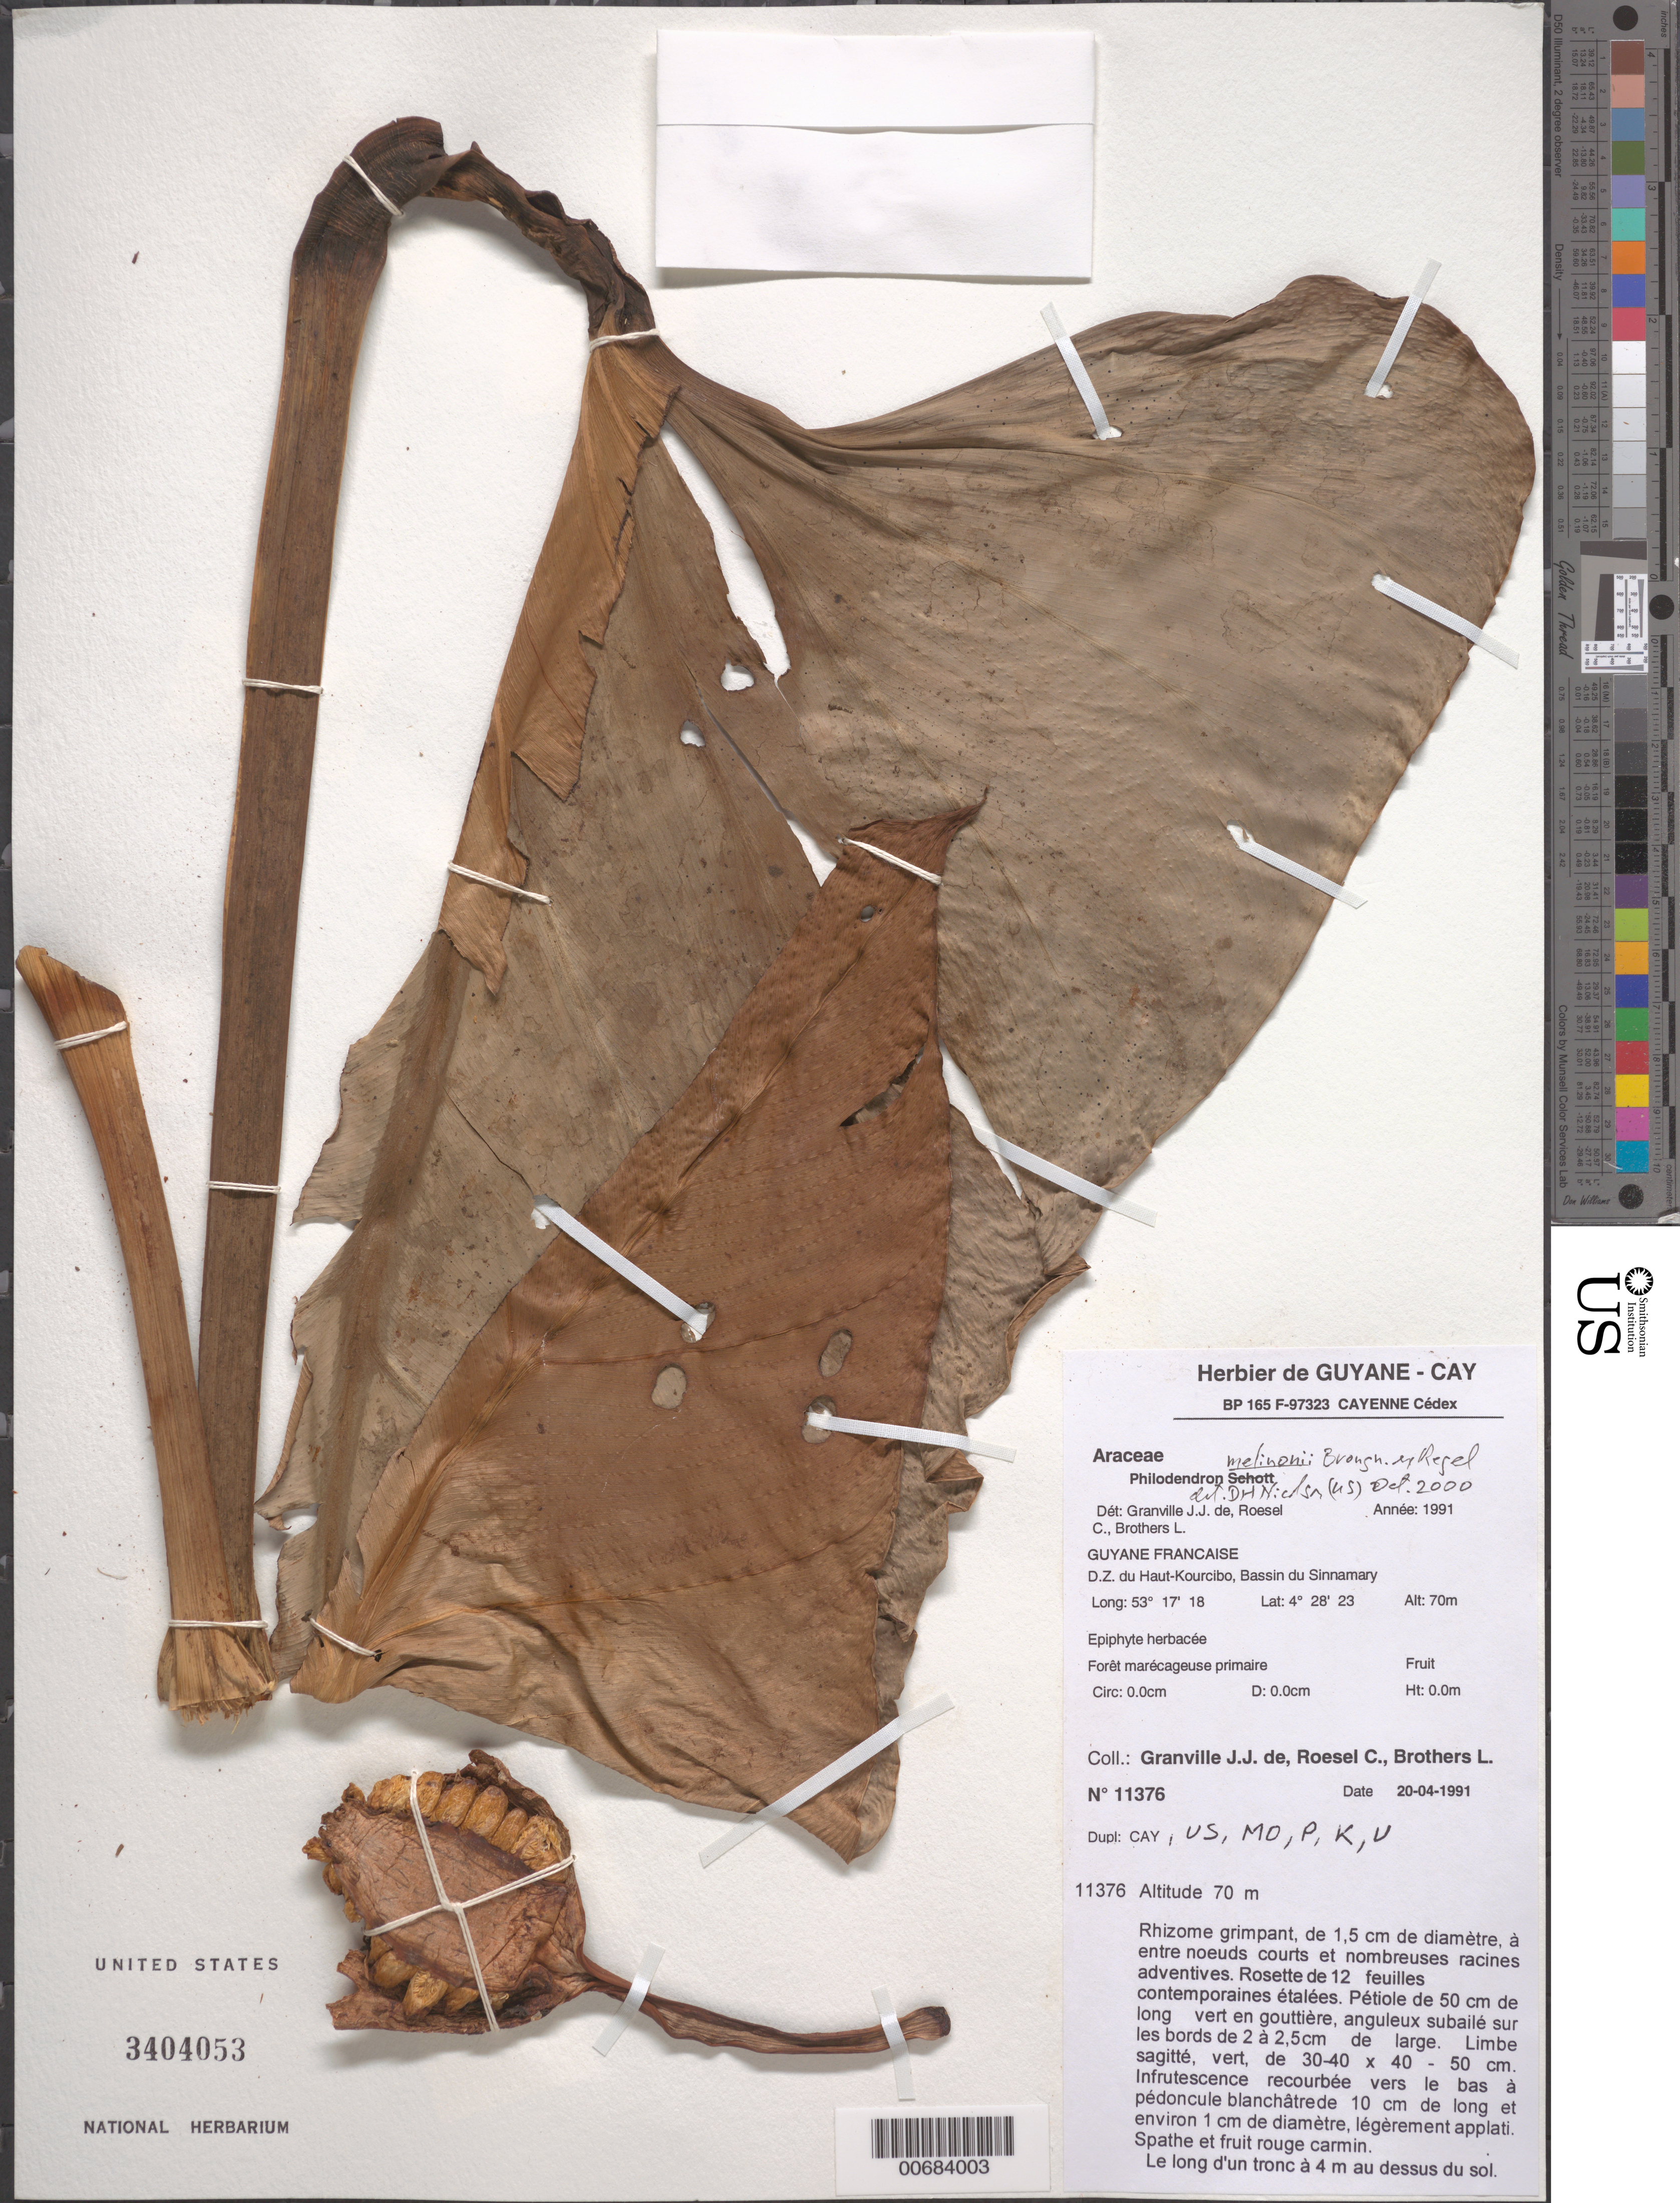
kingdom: Plantae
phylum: Tracheophyta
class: Liliopsida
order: Alismatales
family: Araceae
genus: Philodendron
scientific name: Philodendron melinonii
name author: Brongn. ex Regel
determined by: Nicolson, Dan H.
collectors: J.-J. de Granville, C. S. Roesel & L. Brothers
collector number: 11376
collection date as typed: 20-Apr-91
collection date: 1991-04-20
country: French Guiana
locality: D.Z. du Haut-Kourcibo, Bassin du Sinnamary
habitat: Forêt marécaguese primaire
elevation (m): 70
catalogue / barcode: US 3404053